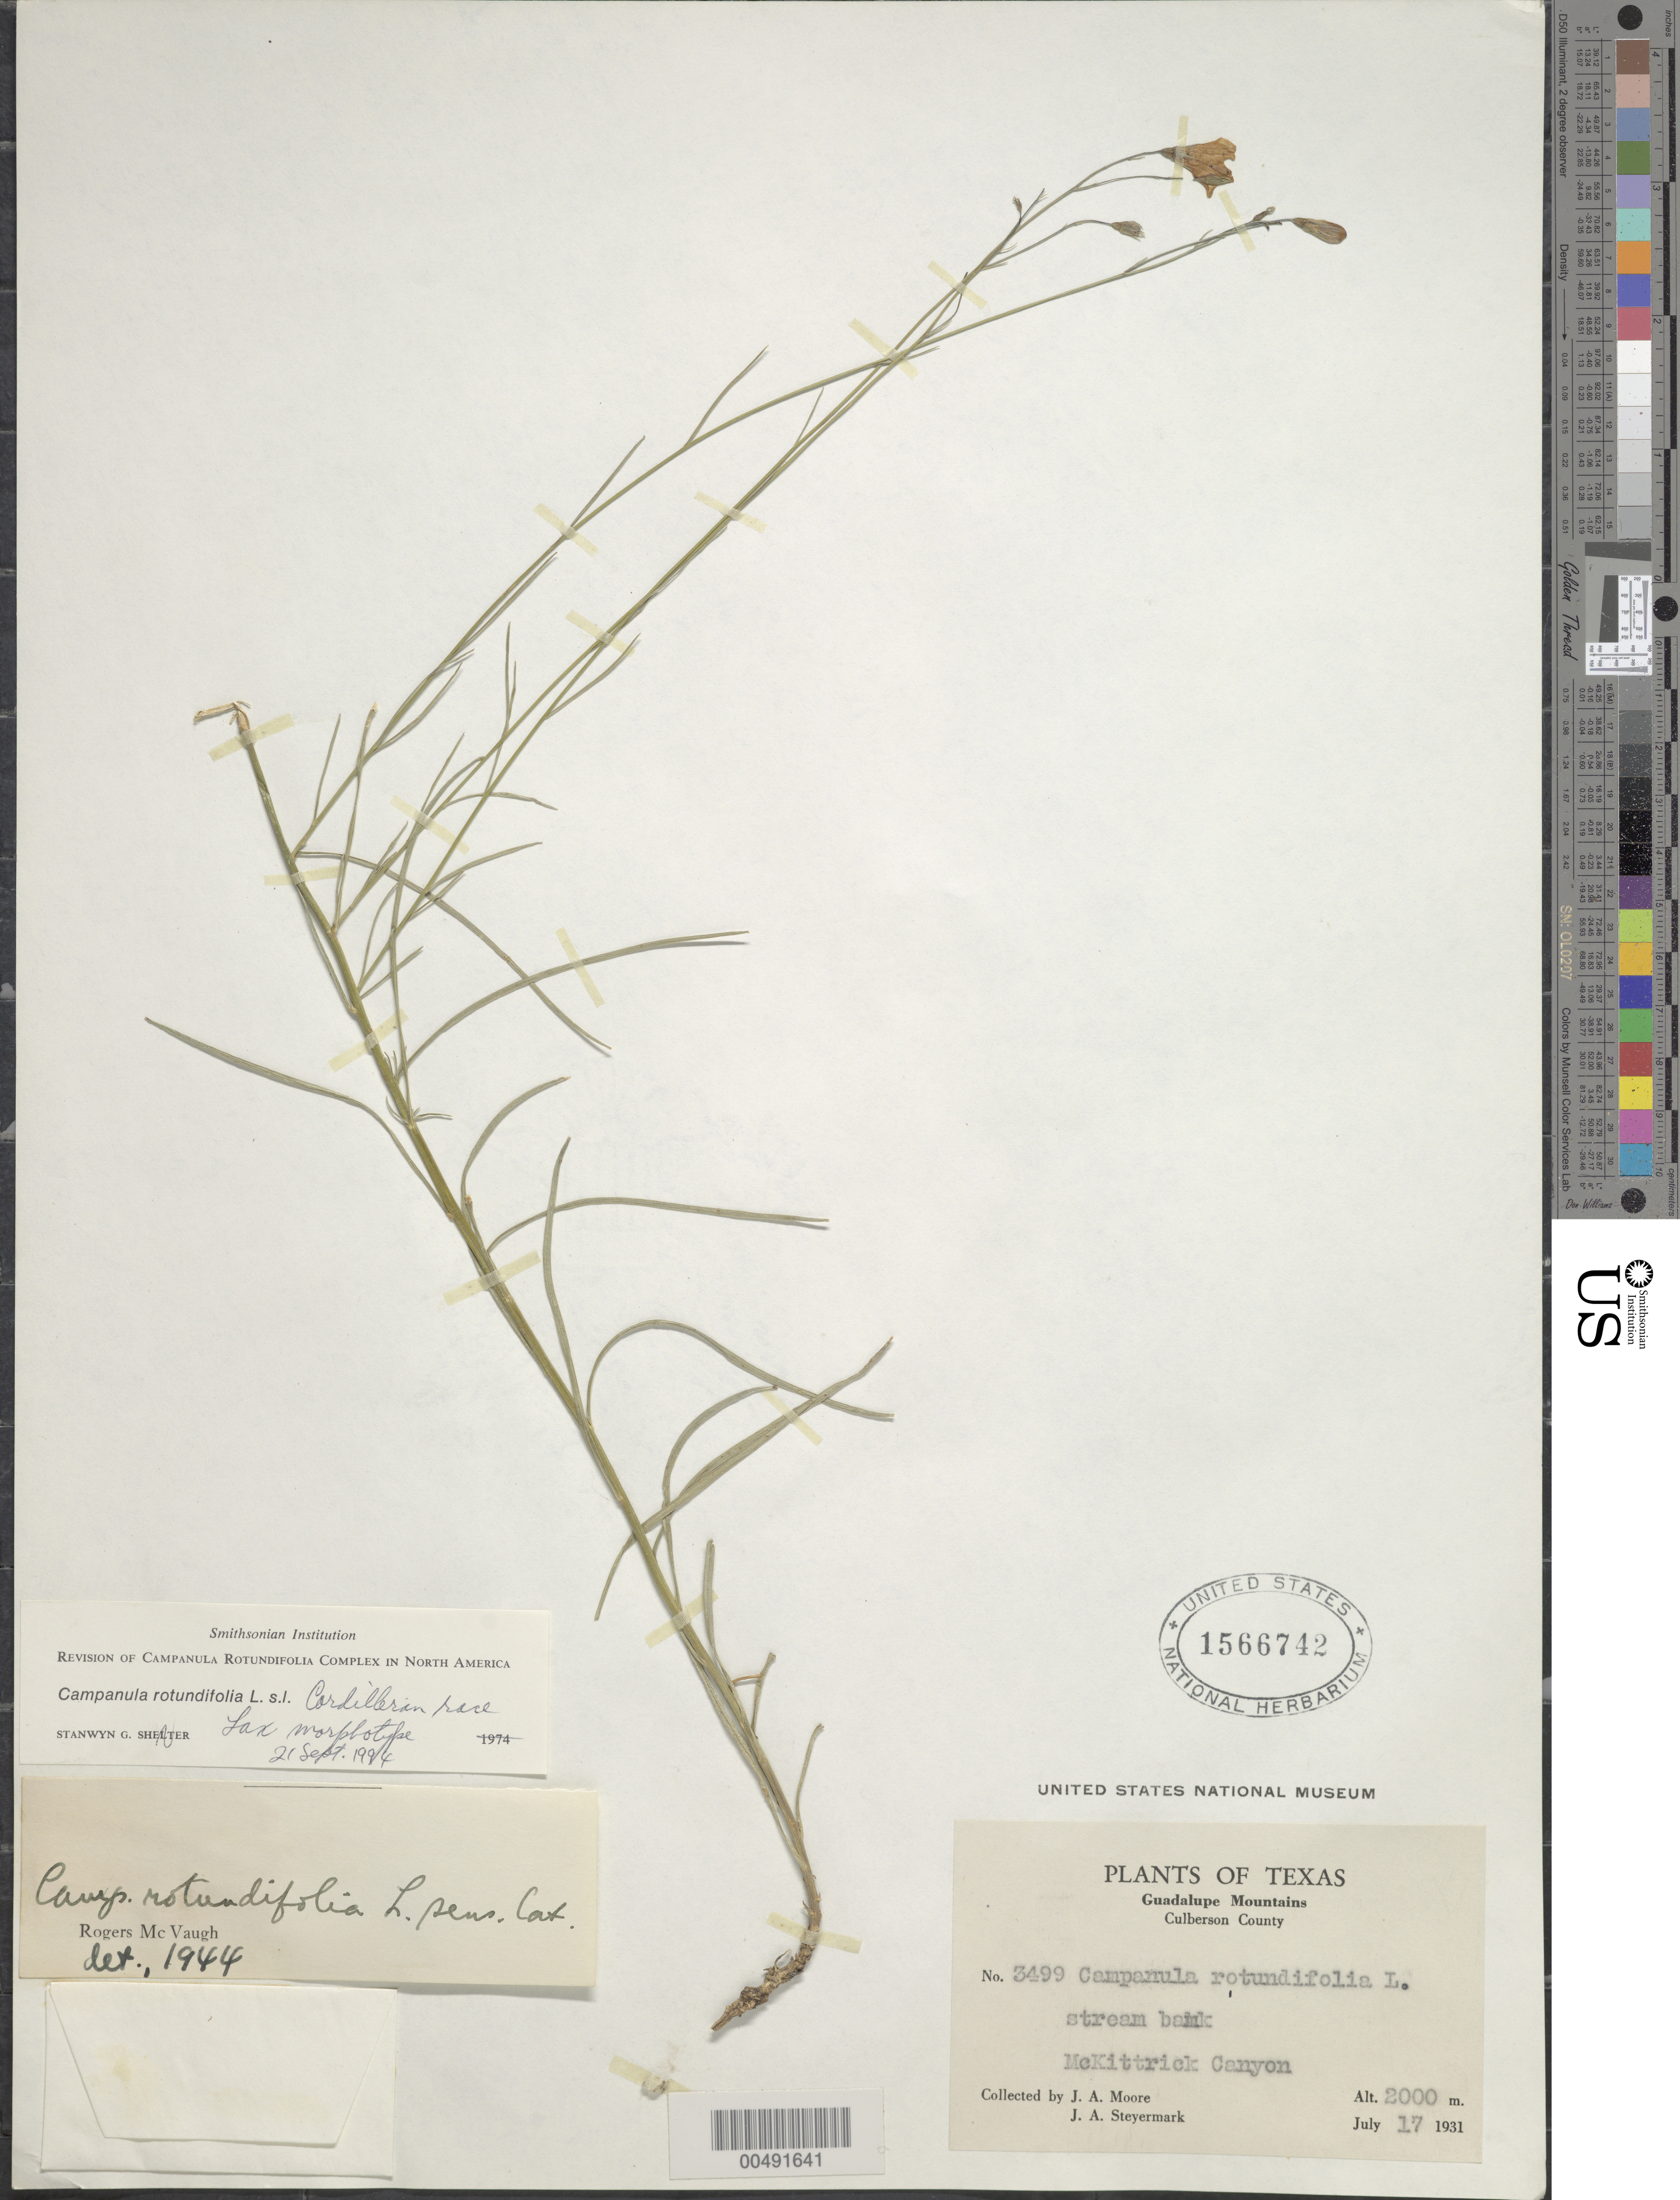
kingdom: Plantae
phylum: Tracheophyta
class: Magnoliopsida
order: Asterales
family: Campanulaceae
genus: Campanula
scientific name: Campanula rotundifolia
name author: L.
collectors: J. Moore & J. Steyermark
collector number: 3499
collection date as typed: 17 Jul 1931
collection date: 1931-07-17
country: United States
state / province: Texas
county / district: Culberson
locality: McKittrick Canyon, Guadalupe Mountains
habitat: stream bank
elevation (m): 2000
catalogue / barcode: US 1566742